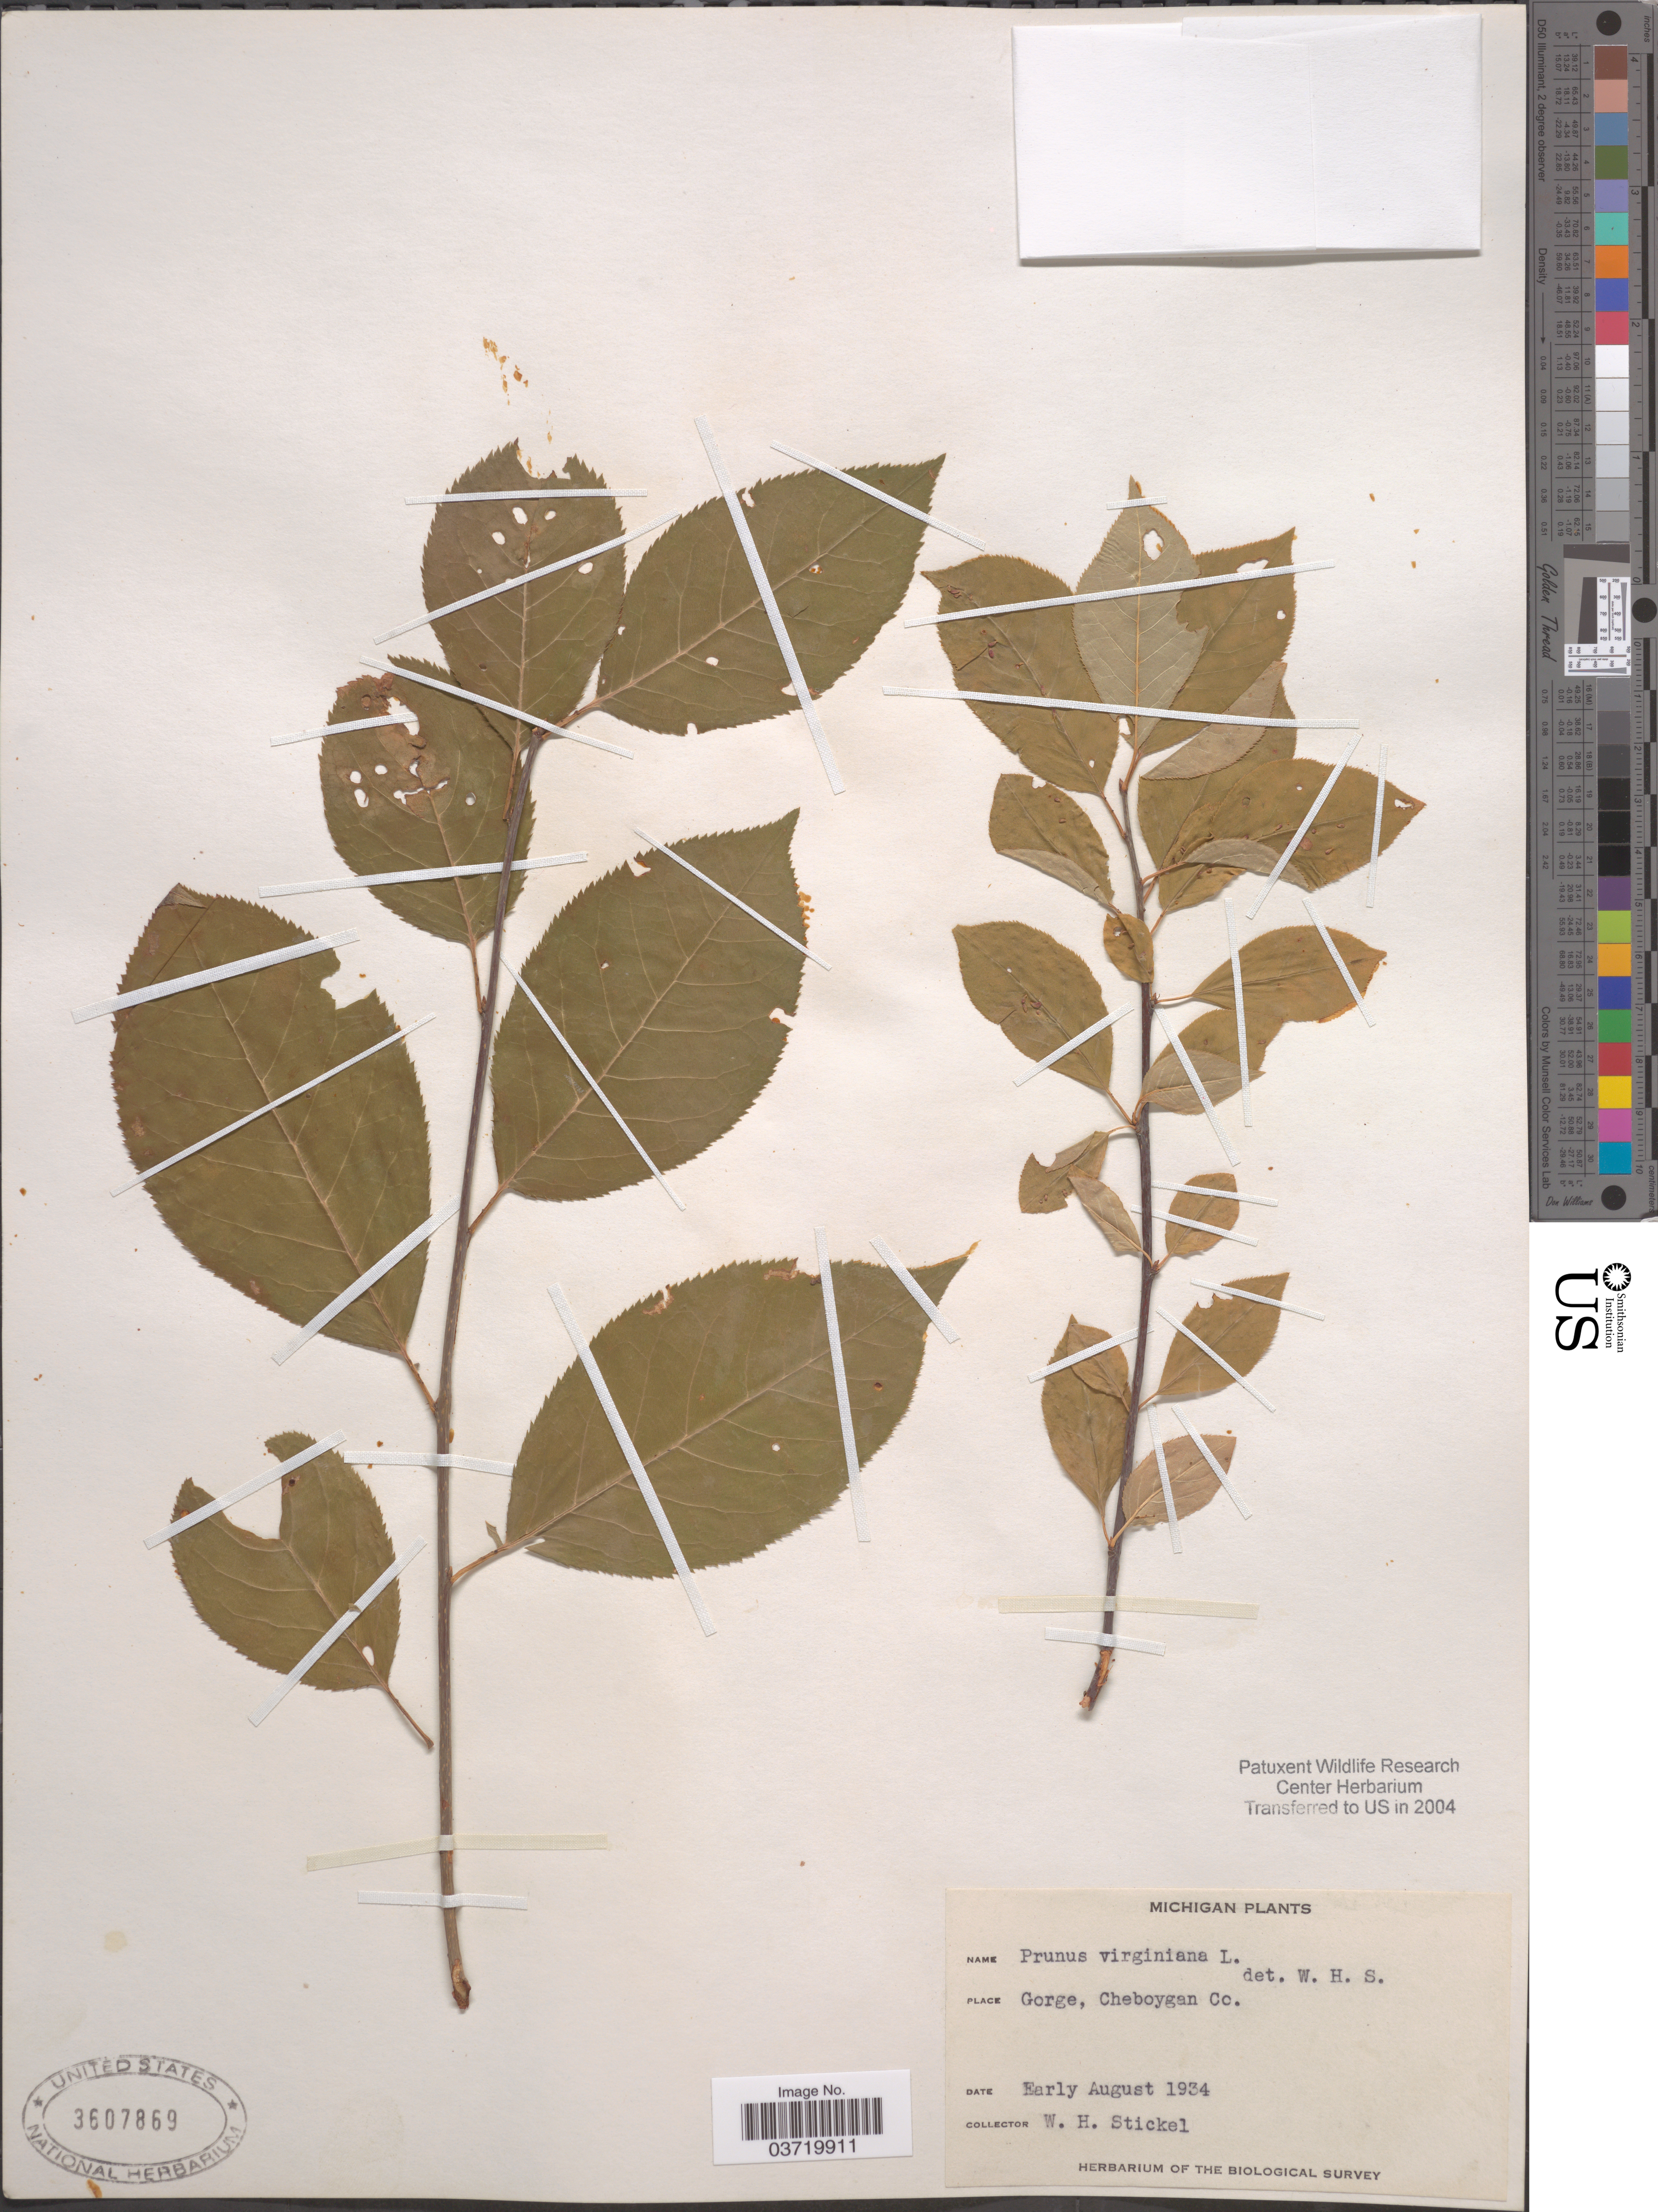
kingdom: Plantae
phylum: Tracheophyta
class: Magnoliopsida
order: Rosales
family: Rosaceae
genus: Prunus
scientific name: Prunus virginiana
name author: L.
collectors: W. Stickel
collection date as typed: Early August 1934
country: United States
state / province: Michigan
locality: Gorge, Cheboygan Co.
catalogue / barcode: US 3607869